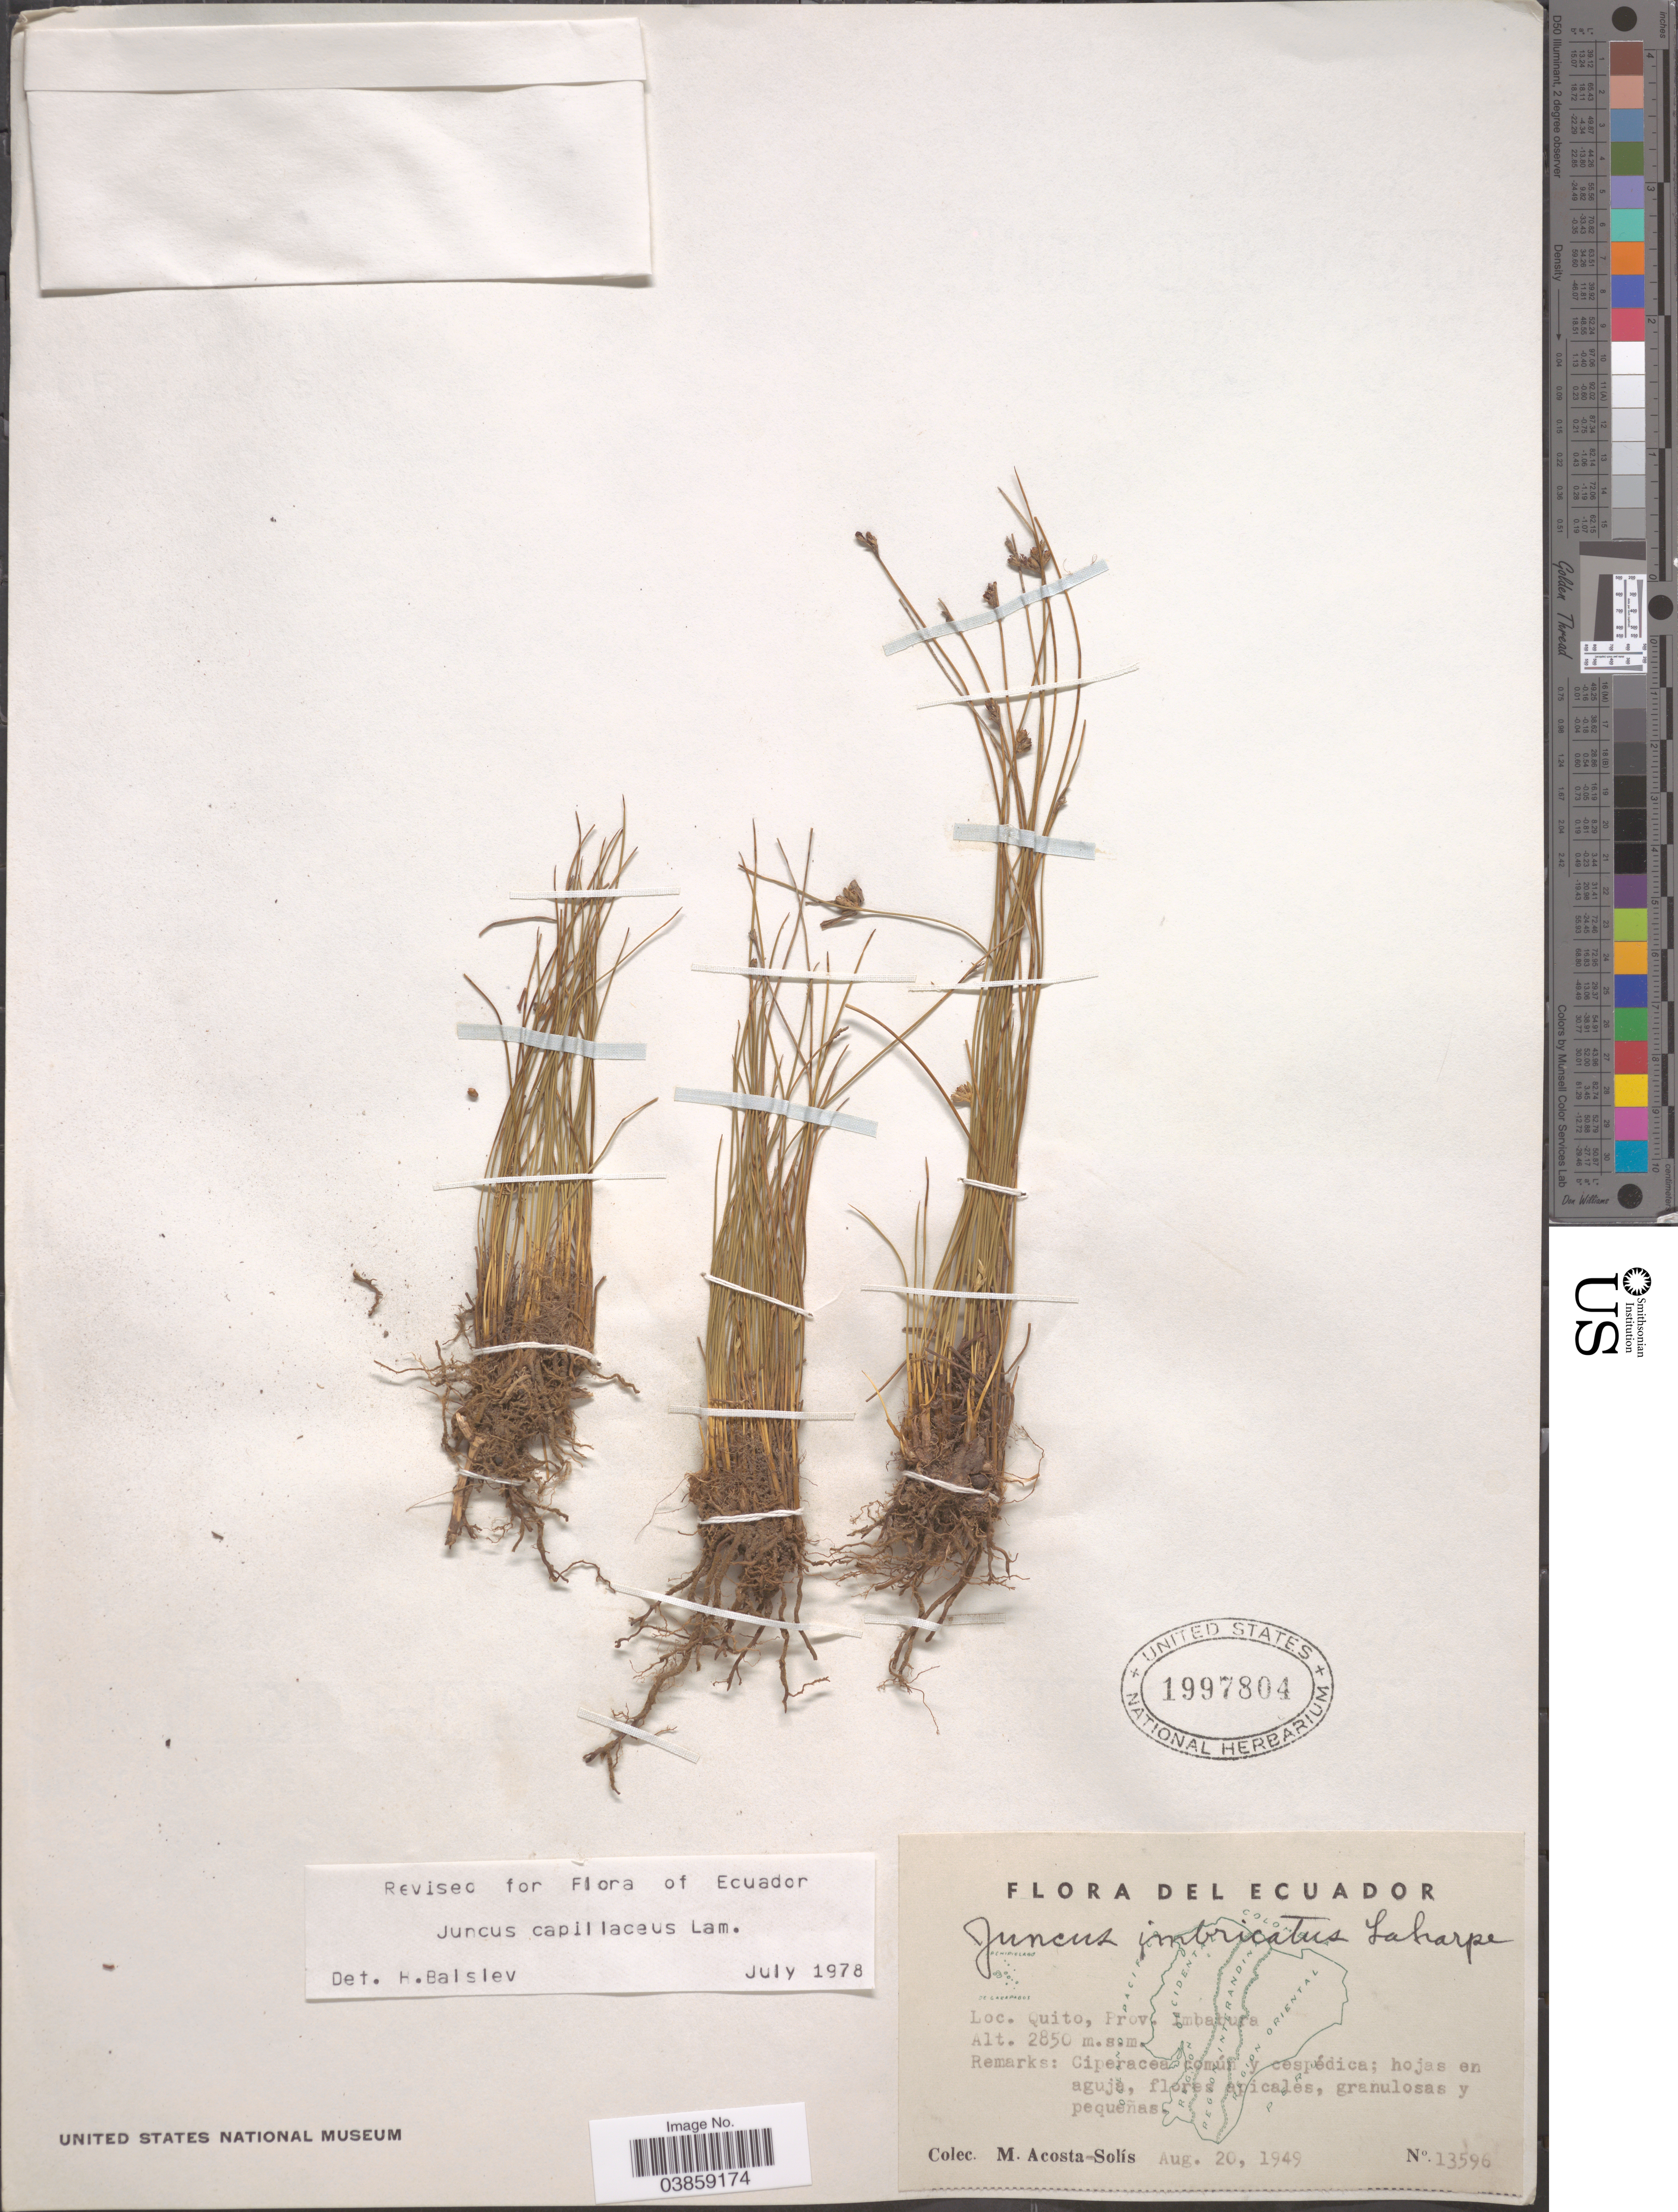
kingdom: Plantae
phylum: Tracheophyta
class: Liliopsida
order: Poales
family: Juncaceae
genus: Juncus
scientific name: Juncus capillaceus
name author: Lam.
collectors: M. Acosta Solis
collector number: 13596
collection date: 1949-08-20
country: Ecuador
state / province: Imbabura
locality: Quito.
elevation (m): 2850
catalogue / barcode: US 1997804